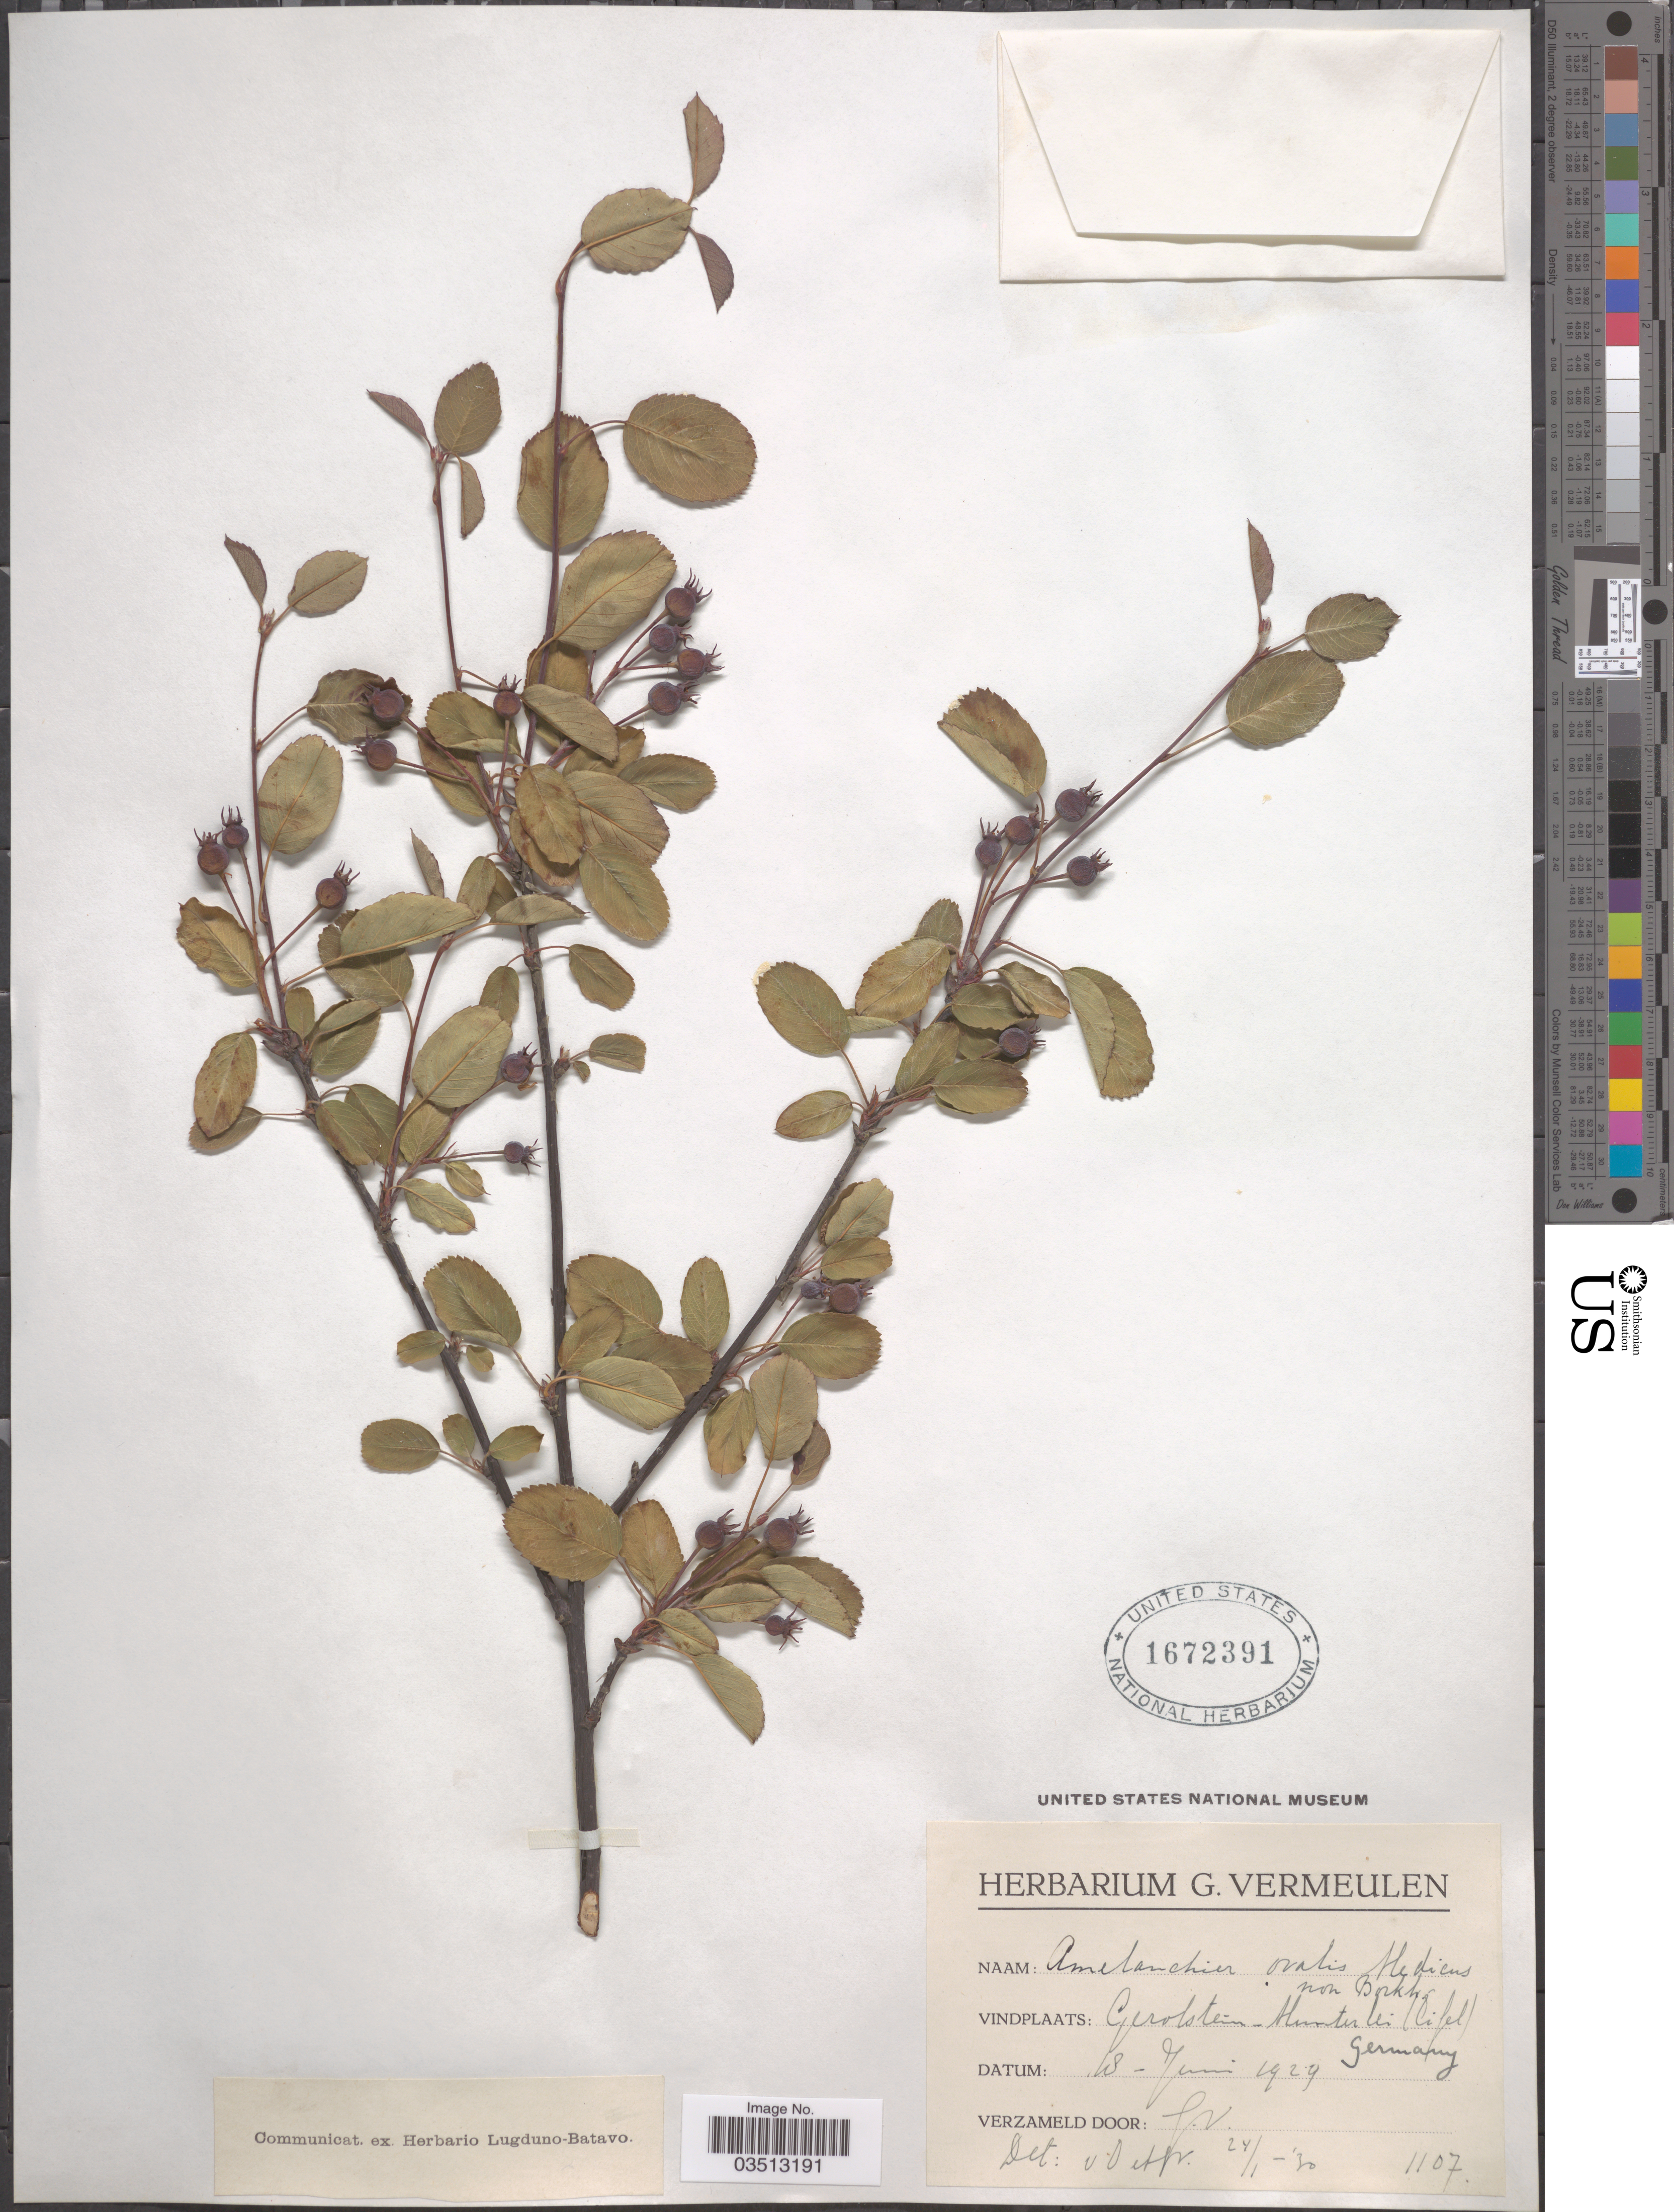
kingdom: Plantae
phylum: Tracheophyta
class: Magnoliopsida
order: Rosales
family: Rosaceae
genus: Amelanchier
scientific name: Amelanchier ovalis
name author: Medik.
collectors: G. Vermeulen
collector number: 1107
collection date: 1929-06-18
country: Germany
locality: Gerolstein - Hunterlei (Cifel). [interpreted]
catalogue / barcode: US 1672391